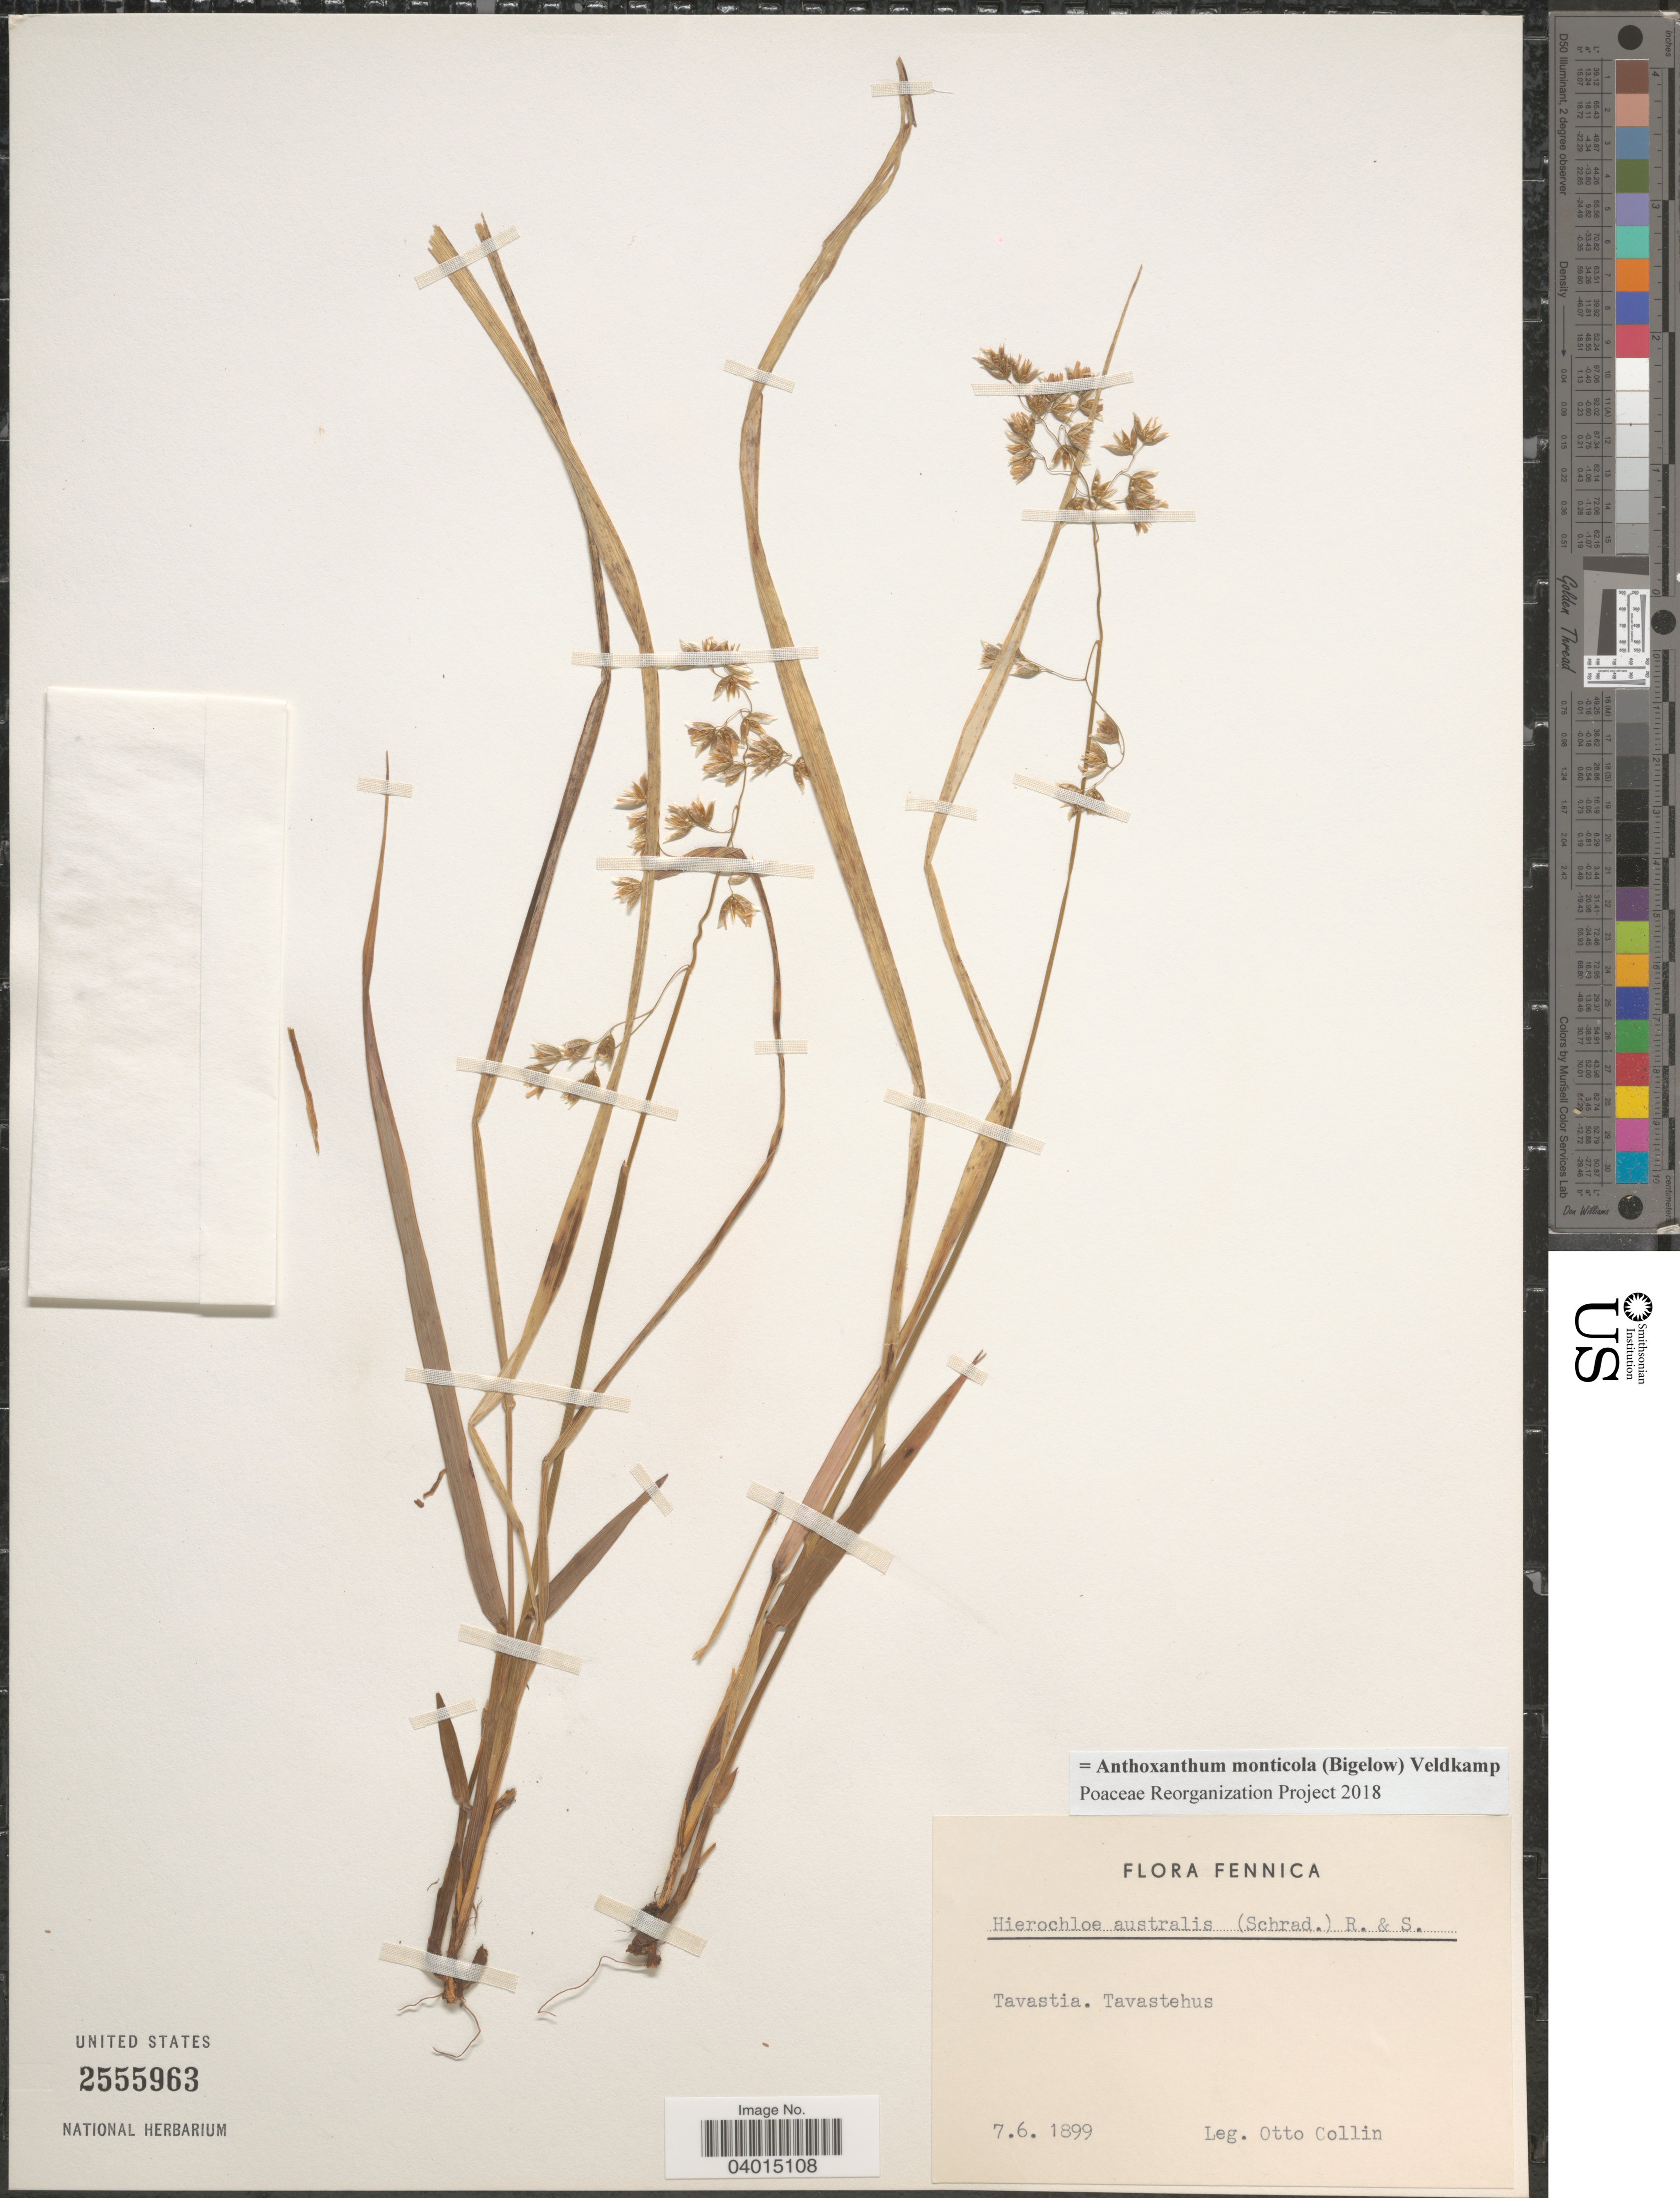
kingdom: Plantae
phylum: Tracheophyta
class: Liliopsida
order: Poales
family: Poaceae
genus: Anthoxanthum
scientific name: Anthoxanthum monticola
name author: (Bigelow) Veldkamp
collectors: O. Collin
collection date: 1899-06-07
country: Finland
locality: Fennica. Tavastia. Tavastehus.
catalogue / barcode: US 2555963